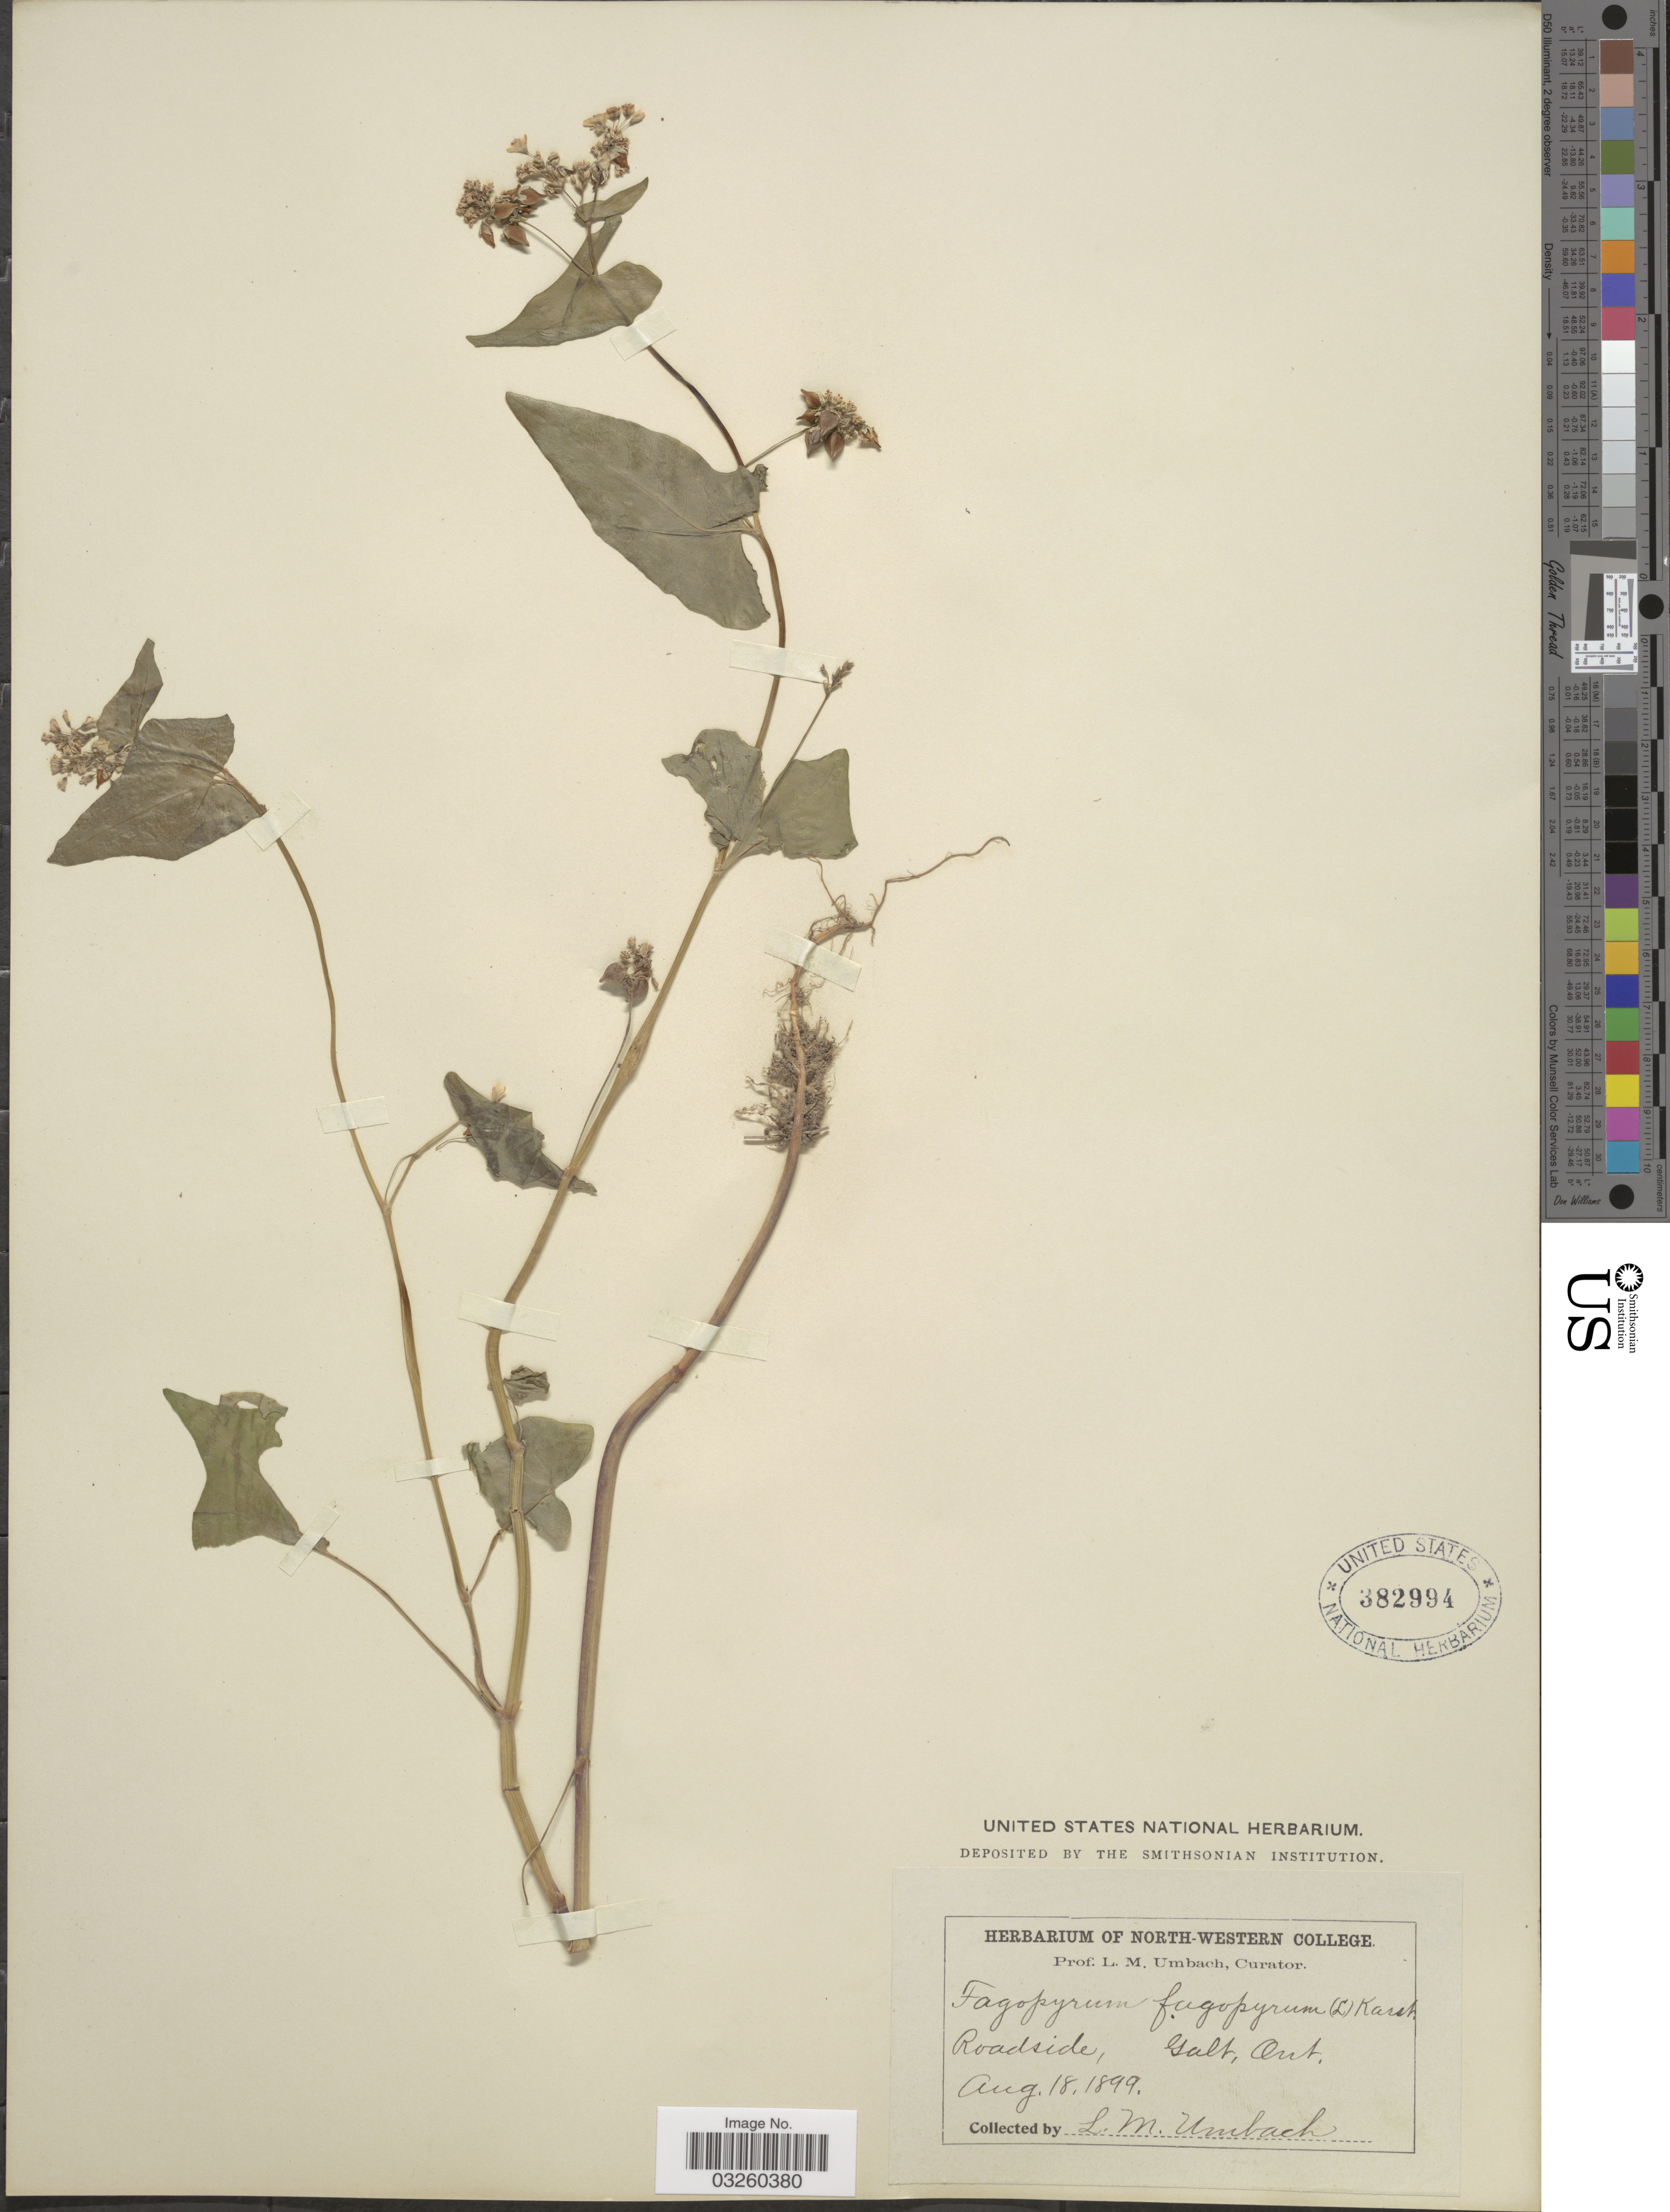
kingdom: Plantae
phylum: Tracheophyta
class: Magnoliopsida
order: Caryophyllales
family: Polygonaceae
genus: Fagopyrum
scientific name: Fagopyrum esculentum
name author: Moench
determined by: Strong, Mark T., (BOT), Smithsonian Institution - National Museum of Natural History (UNITED STATES)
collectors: L. M. Umbach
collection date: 1899-08-18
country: Canada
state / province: Ontario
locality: Roadside, Galt.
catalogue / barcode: US 382994